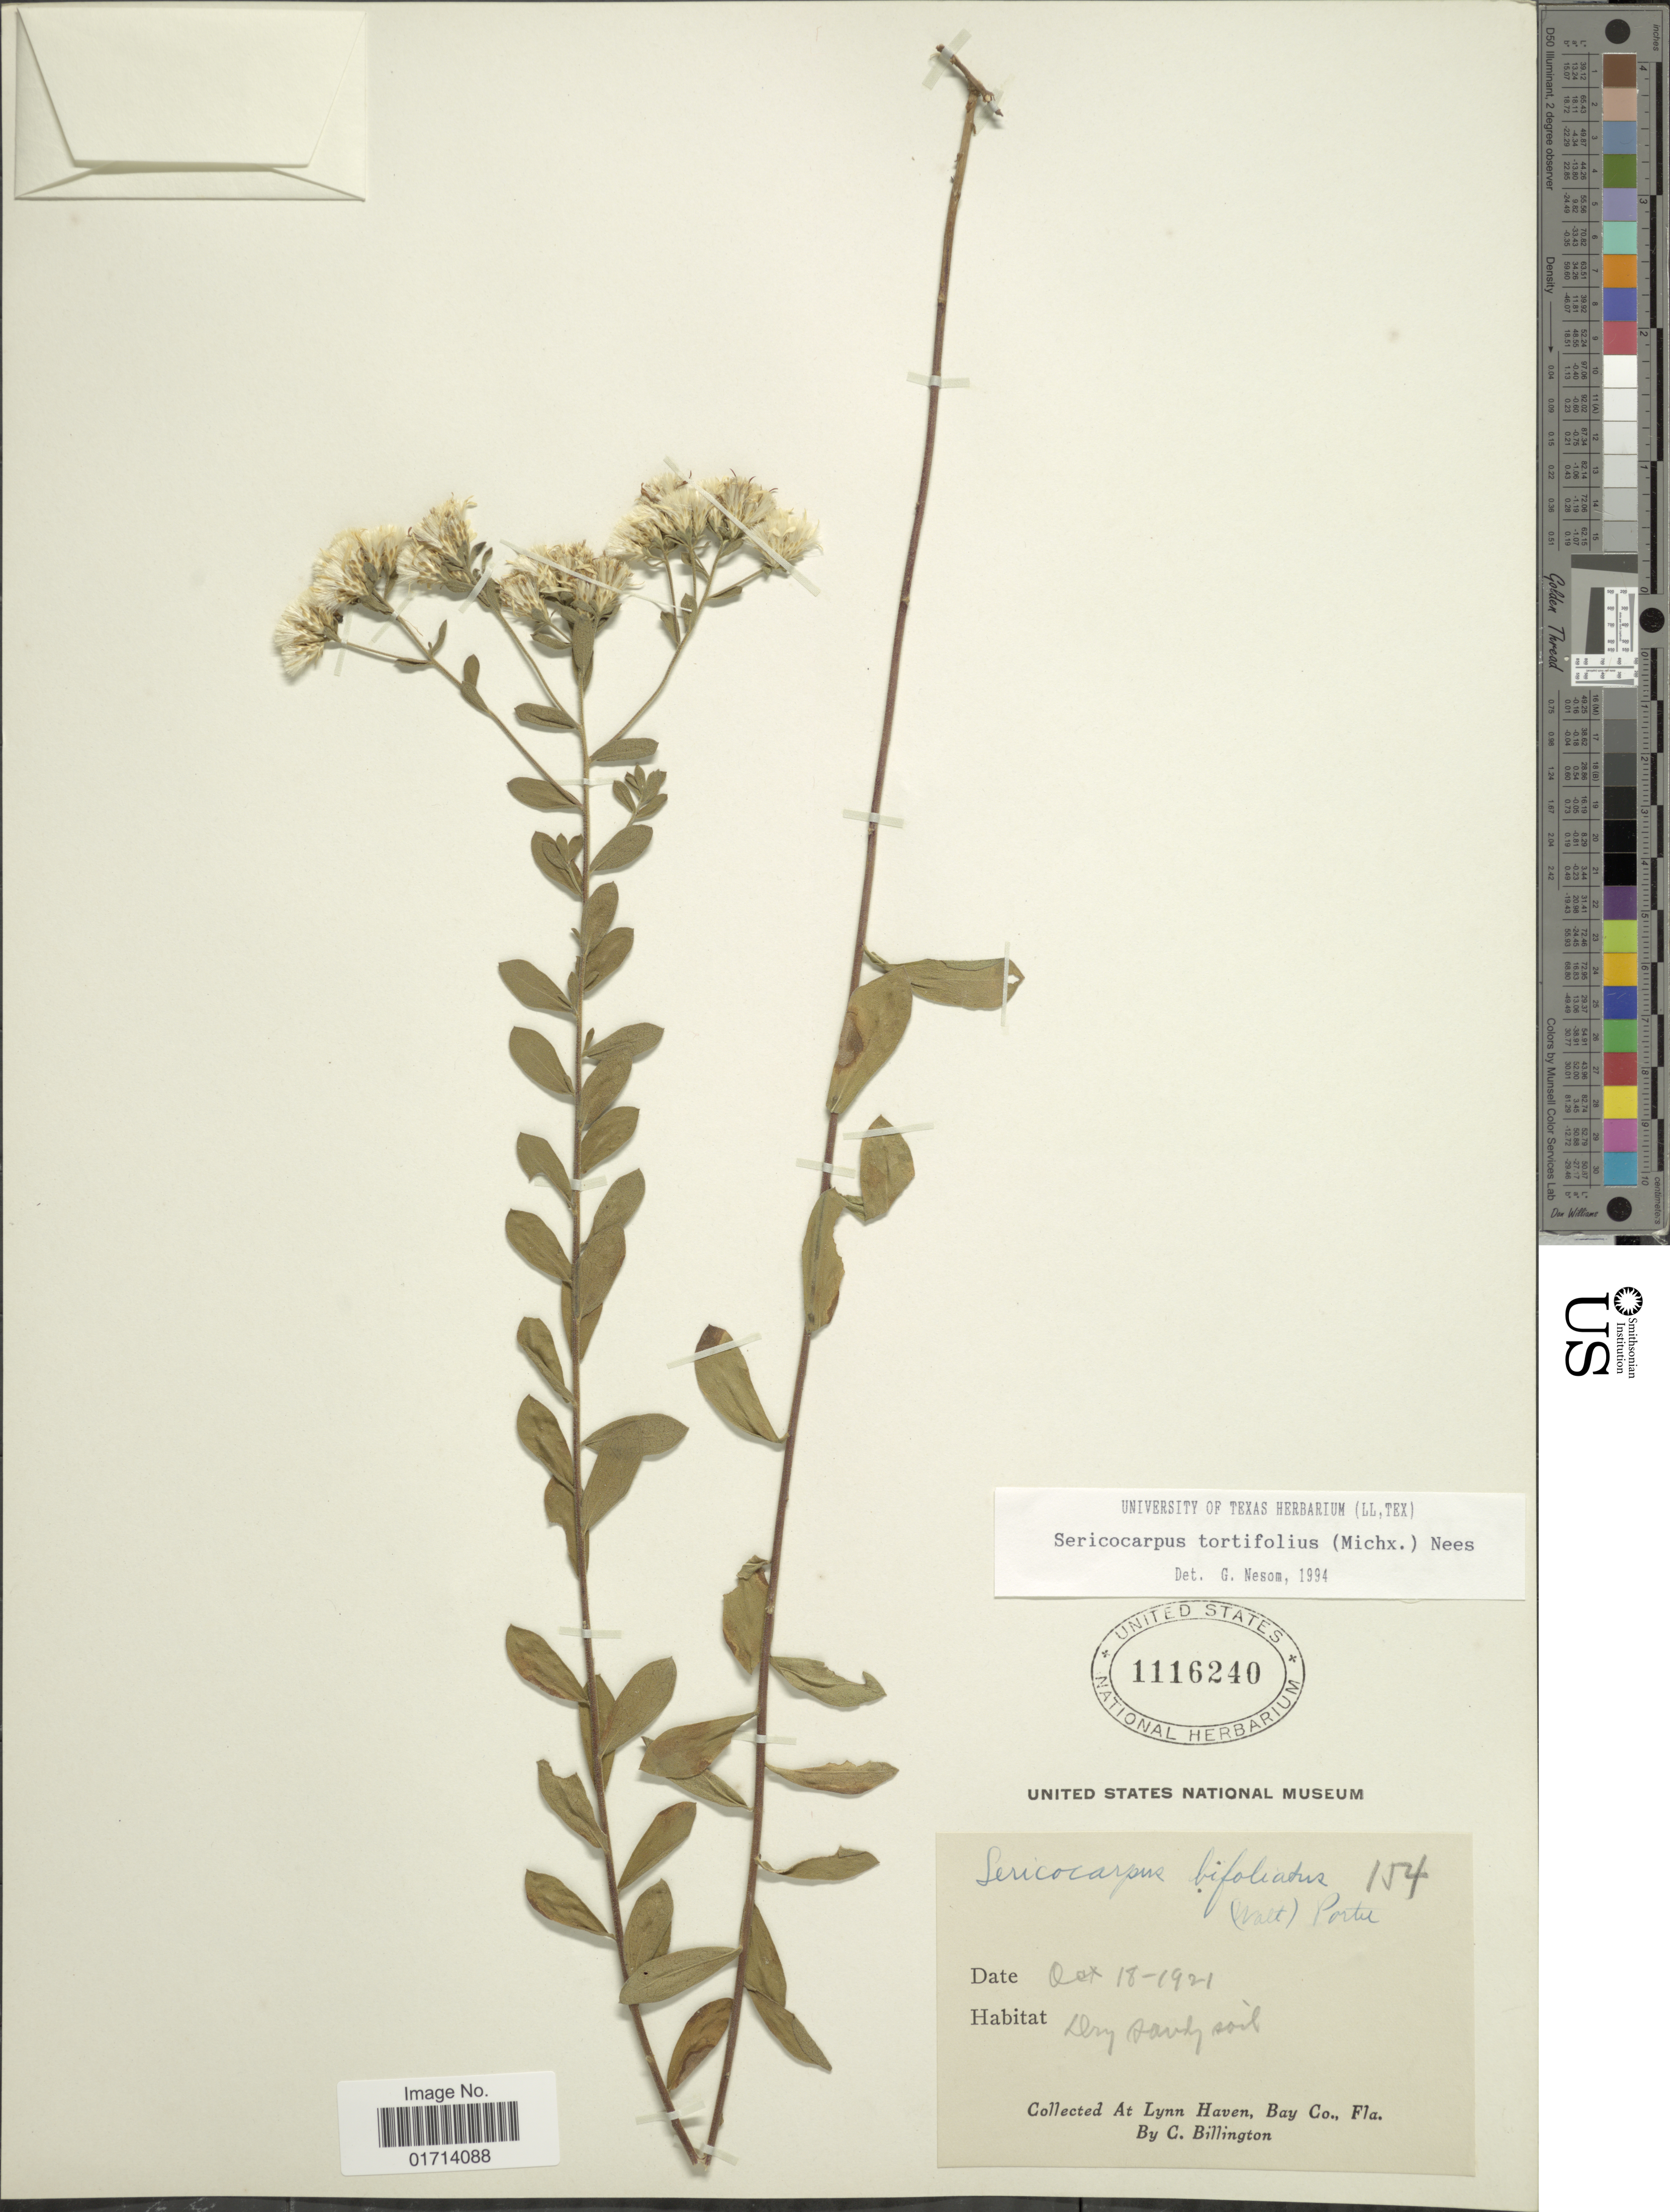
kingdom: Plantae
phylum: Tracheophyta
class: Magnoliopsida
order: Asterales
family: Asteraceae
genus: Sericocarpus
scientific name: Sericocarpus tortifolius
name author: (Michx.) Nees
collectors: C. Billington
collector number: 154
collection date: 1921-10-18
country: United States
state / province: Florida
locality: Lynn Haven, Bay Co., Fla.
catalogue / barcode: US 1116240